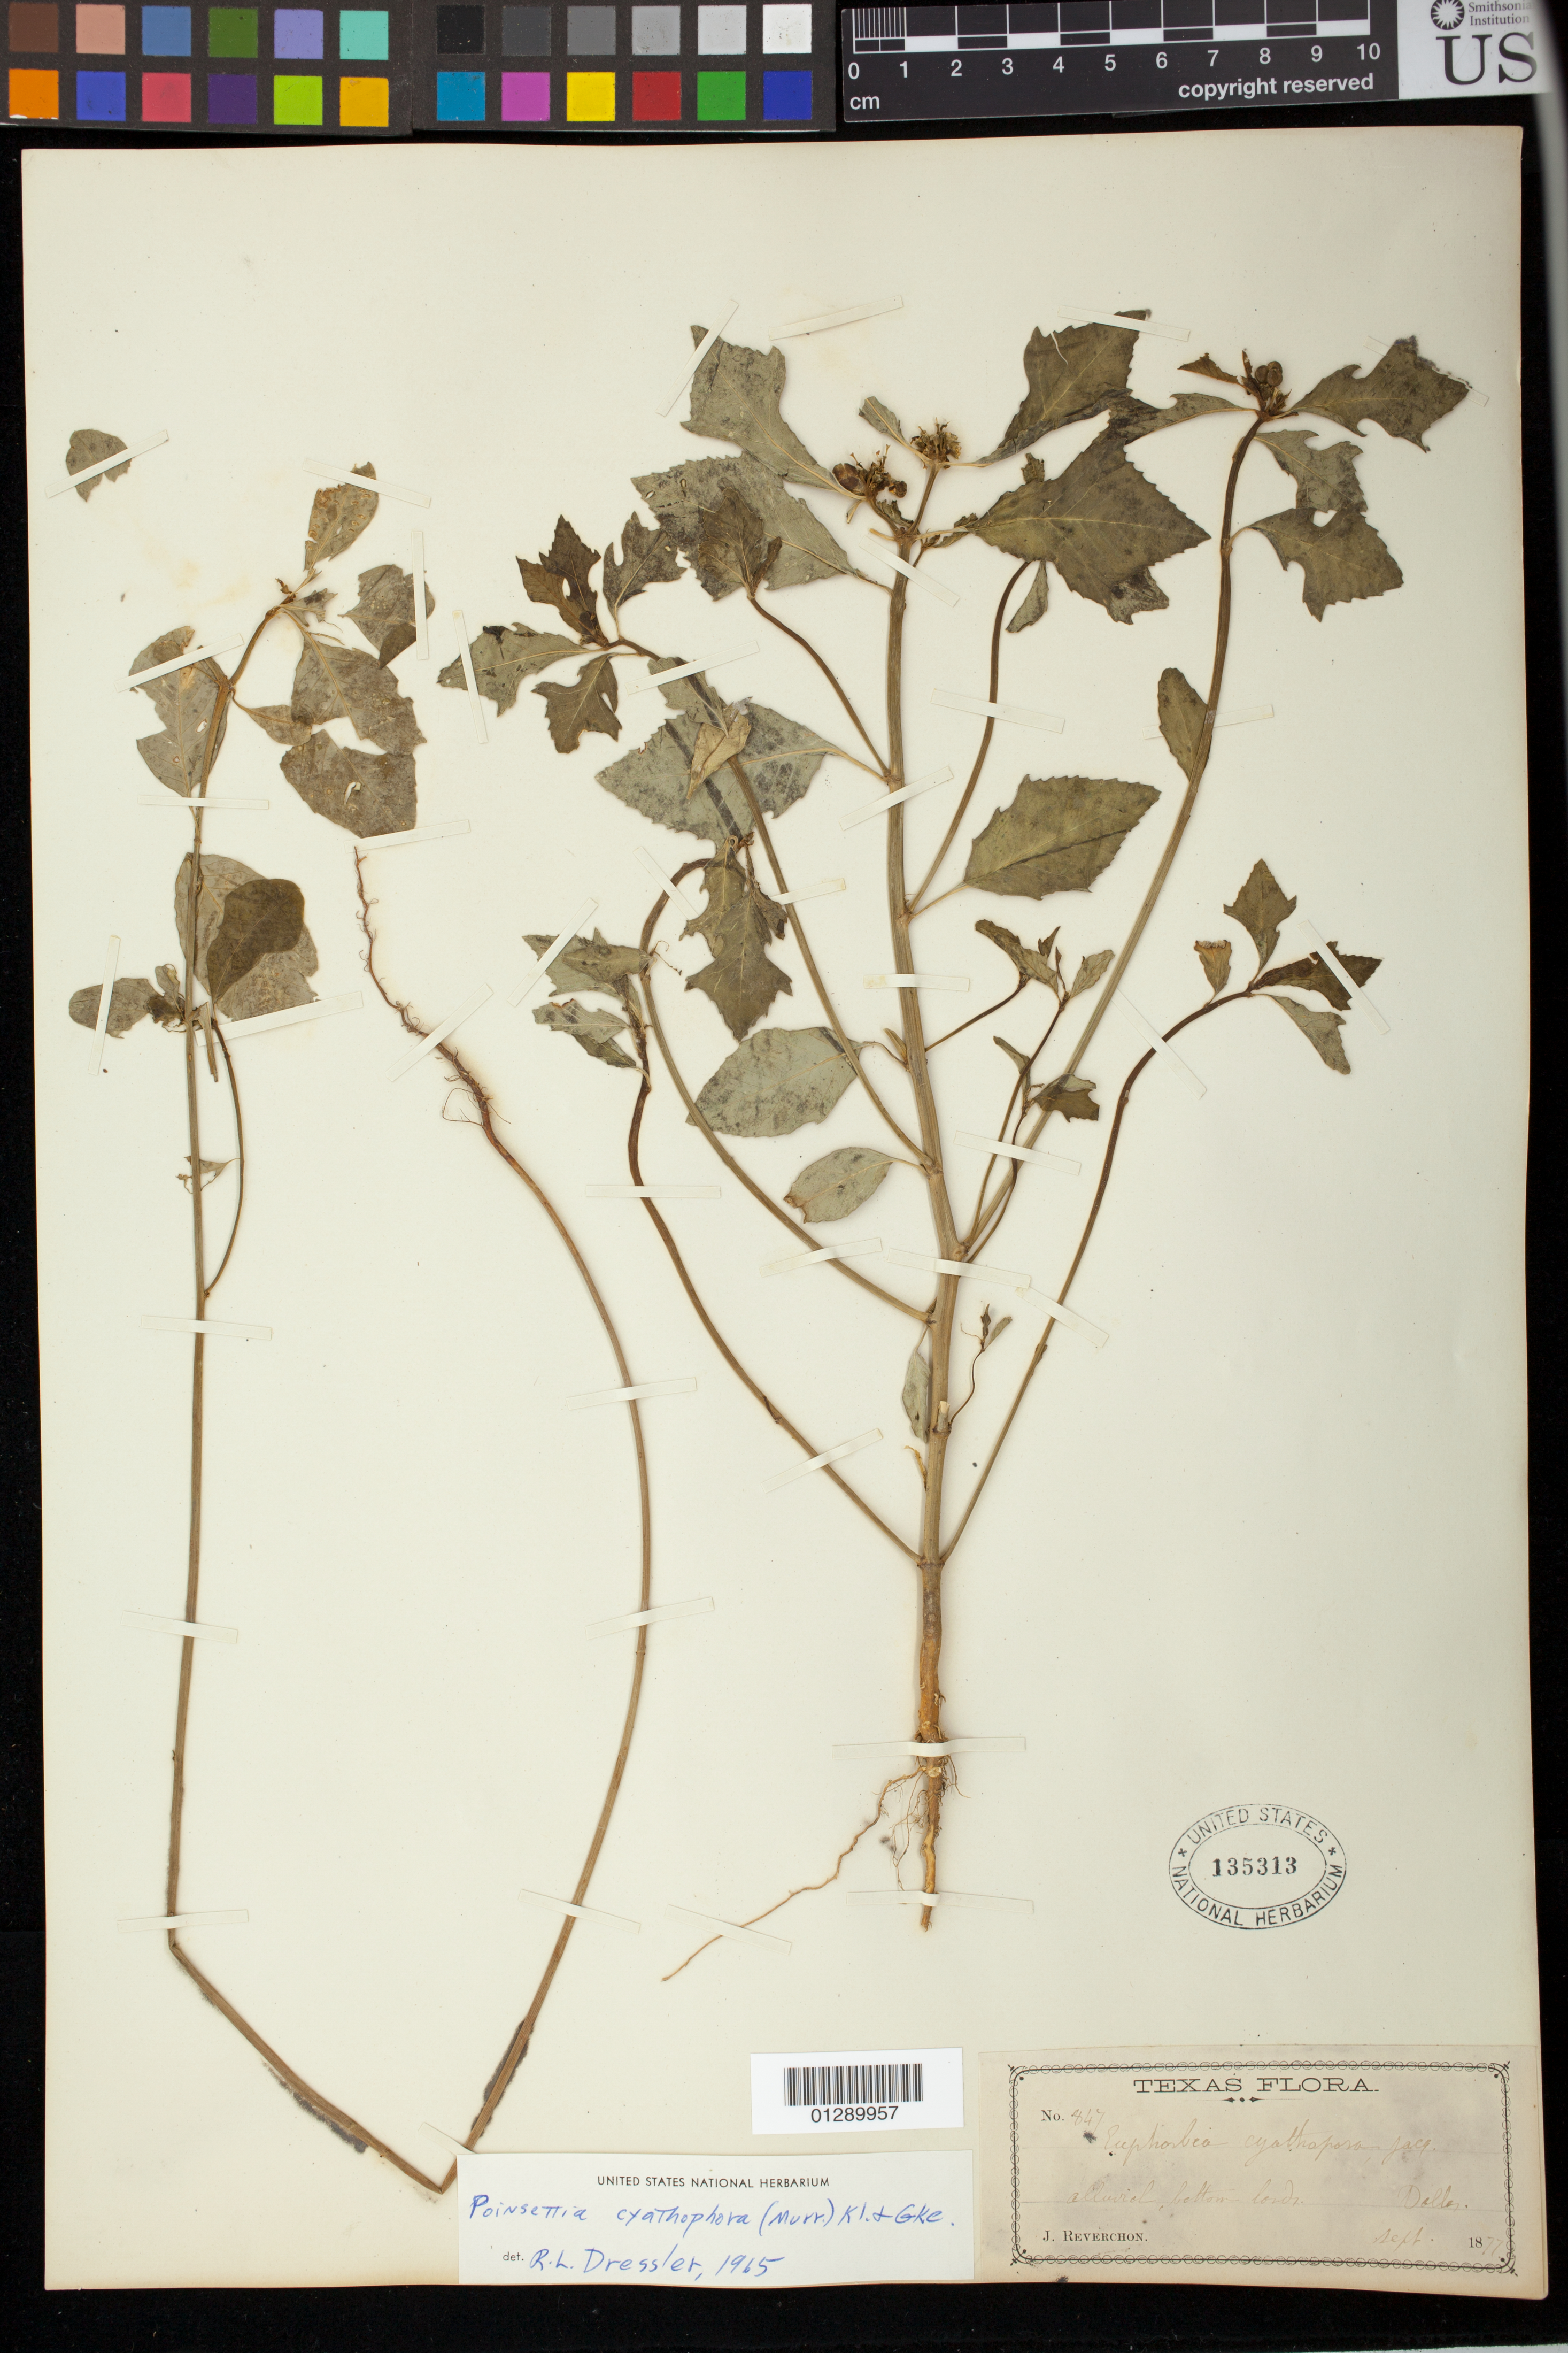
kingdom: Plantae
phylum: Tracheophyta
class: Magnoliopsida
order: Malpighiales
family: Euphorbiaceae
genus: Euphorbia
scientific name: Euphorbia heterophylla var. cyathophora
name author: (Murr.) Griseb.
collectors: J. Reverchon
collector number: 847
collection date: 1877-09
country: United States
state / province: Texas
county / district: Dallas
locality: Dallas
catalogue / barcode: US 135313